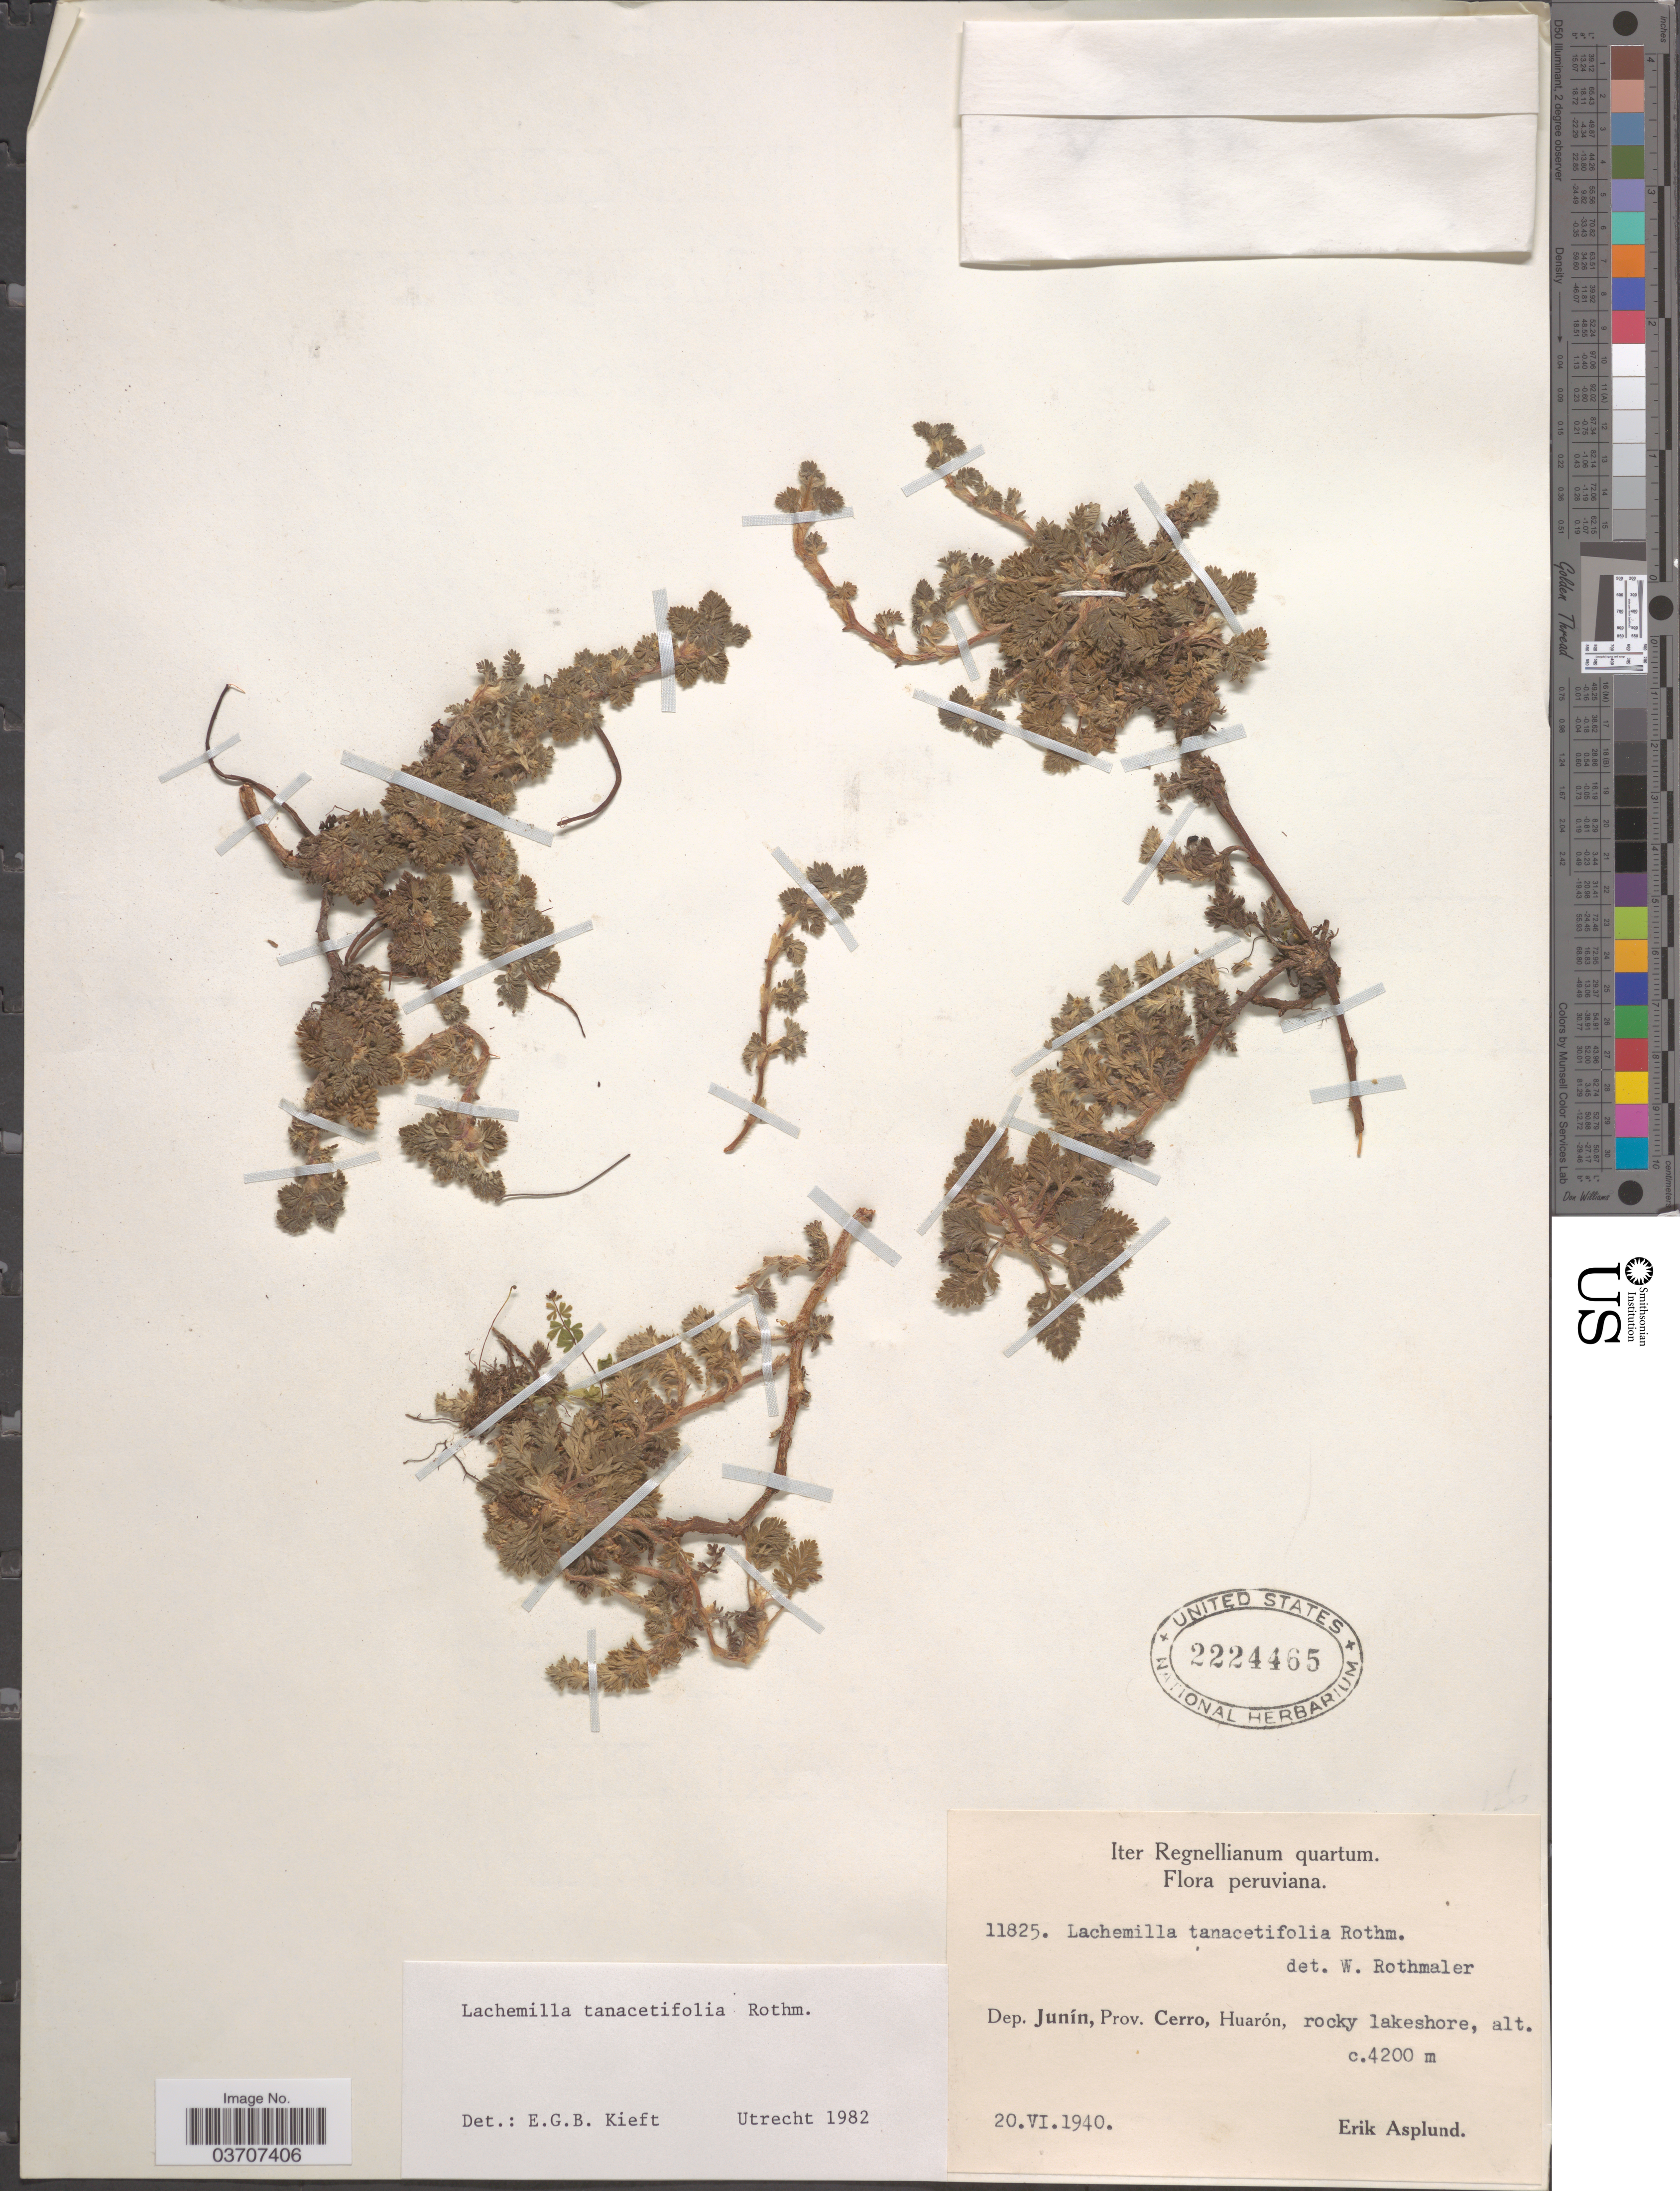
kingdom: Plantae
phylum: Tracheophyta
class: Magnoliopsida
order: Rosales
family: Rosaceae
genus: Lachemilla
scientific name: Lachemilla tanacetifolia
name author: Rothm.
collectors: E. Asplund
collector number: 11825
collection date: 1940-06-20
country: Peru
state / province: Junín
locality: Dept. Junín, Prov. Cerro, Huarón.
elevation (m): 4200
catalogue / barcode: US 2224465